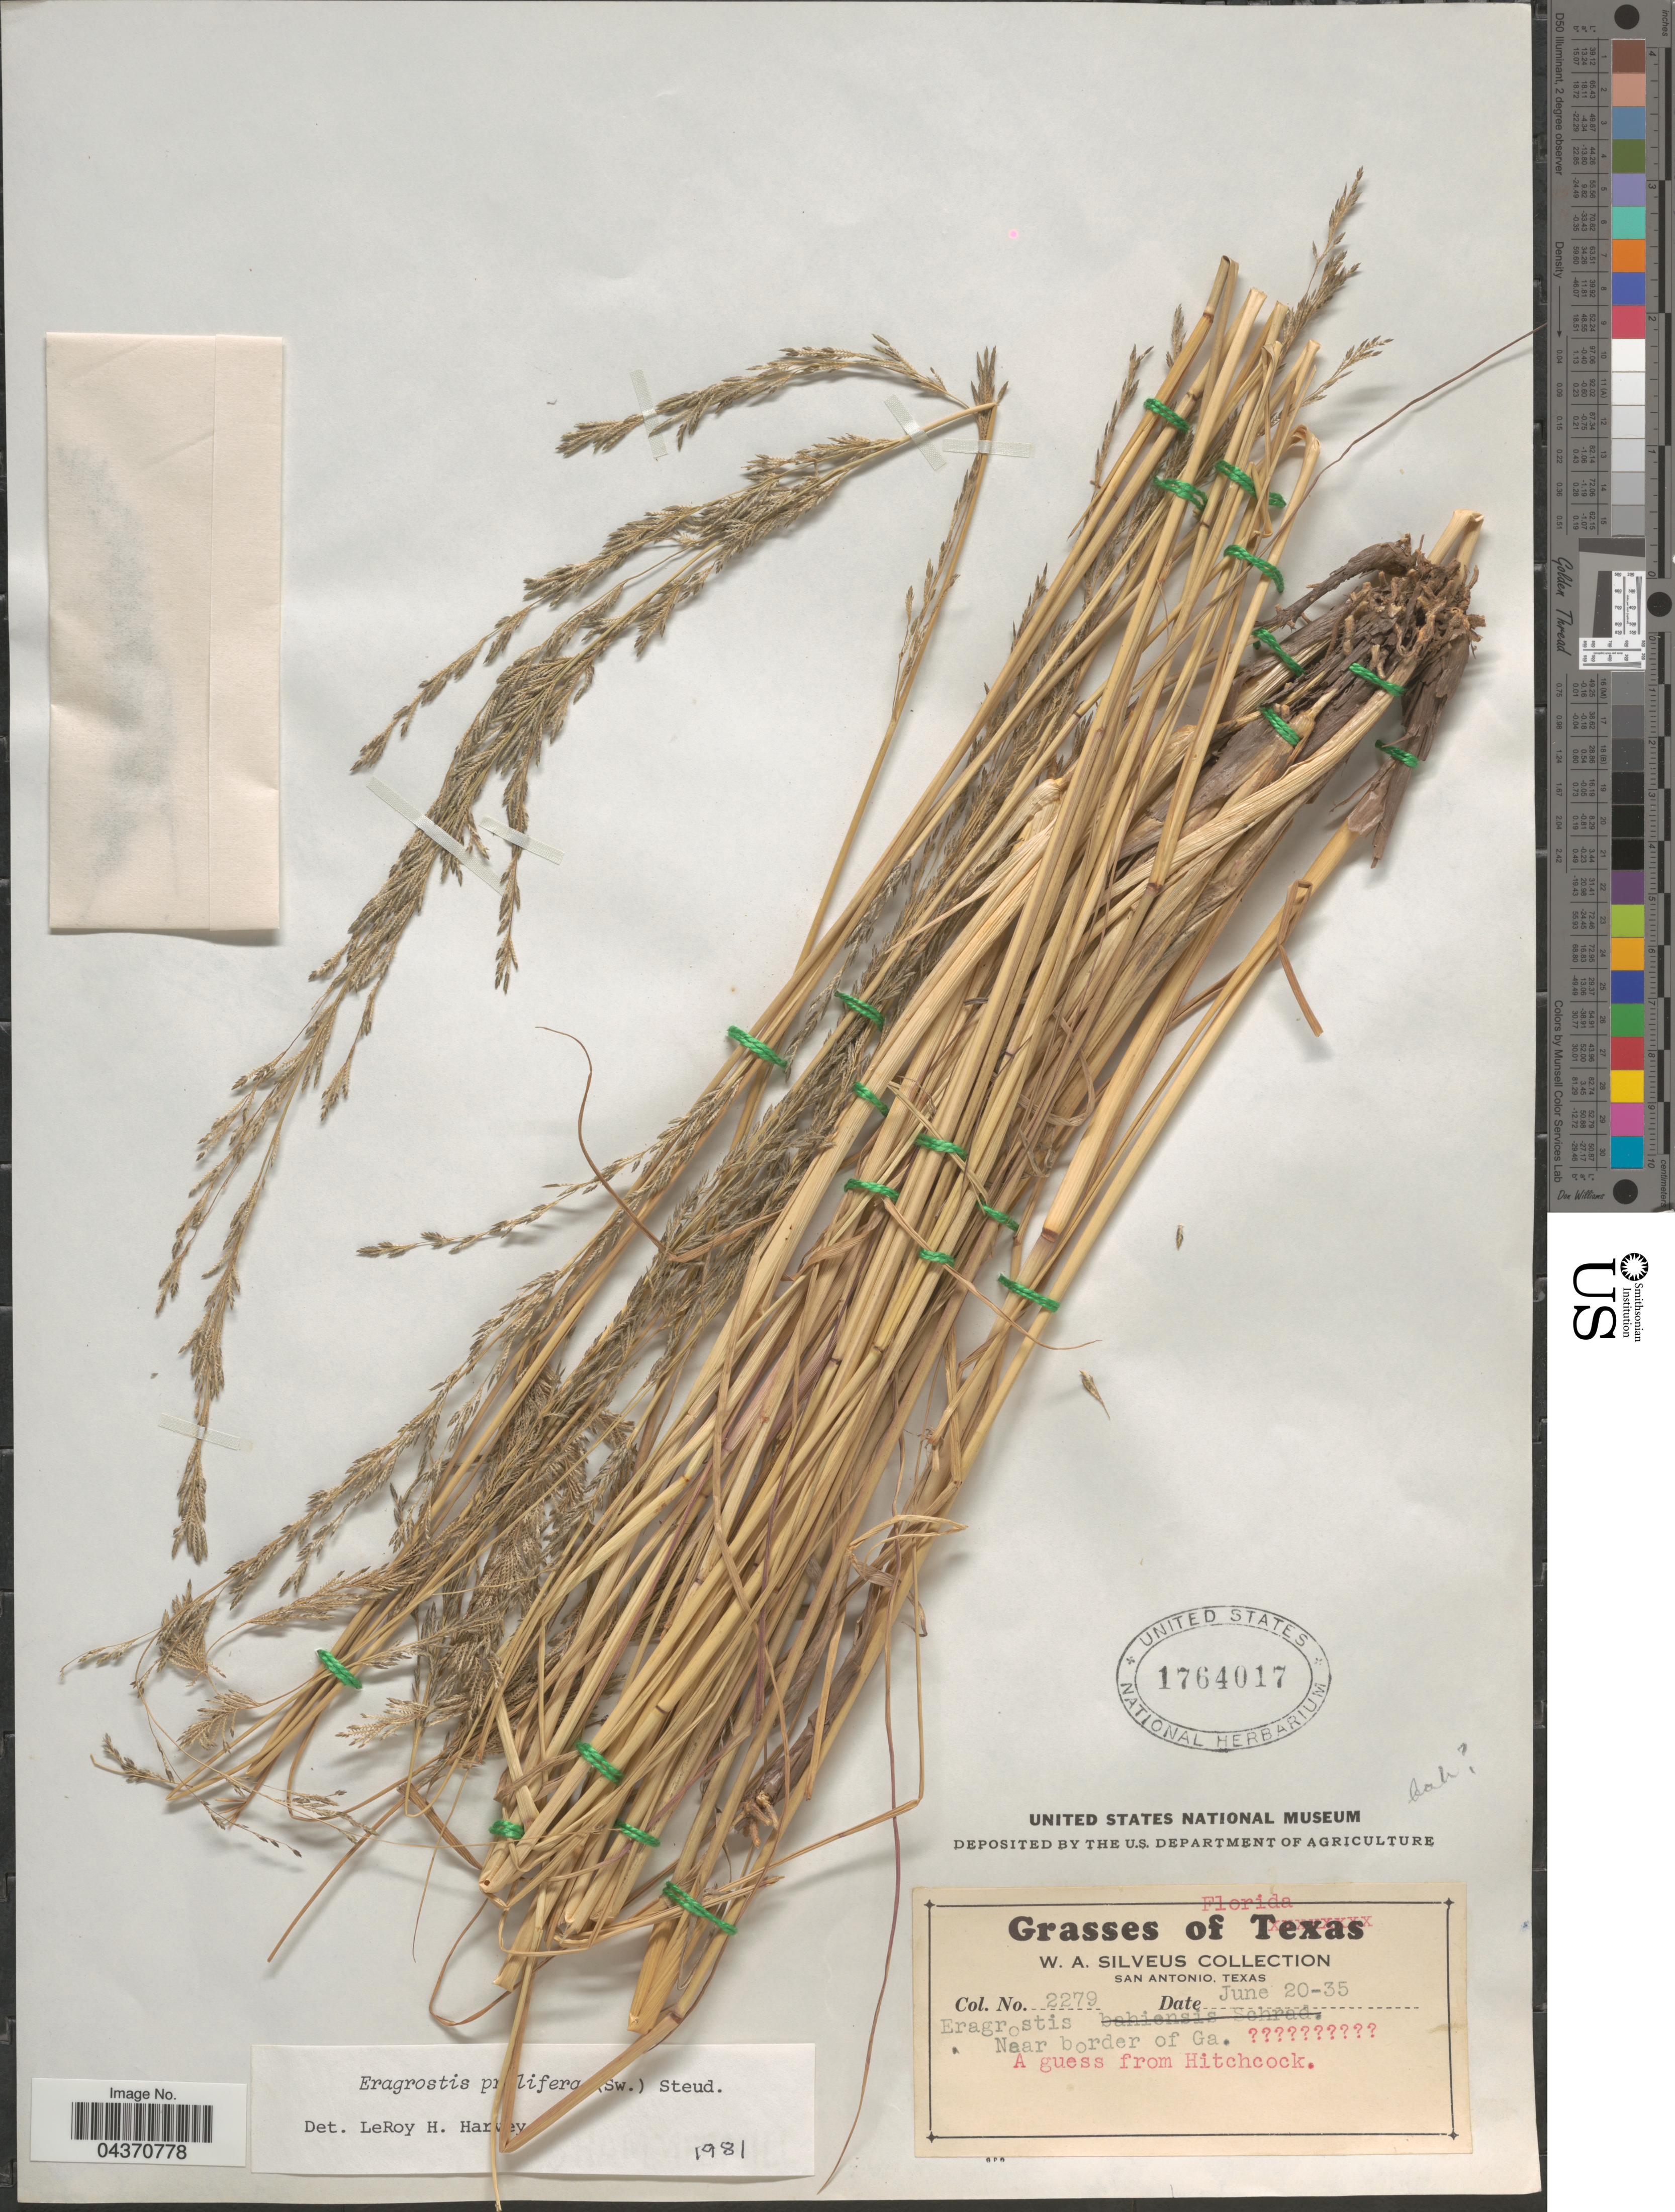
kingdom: Plantae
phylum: Tracheophyta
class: Liliopsida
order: Poales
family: Poaceae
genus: Eragrostis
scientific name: Eragrostis prolifera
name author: (Sw.) Steud.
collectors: W. Silveus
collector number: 2279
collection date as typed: Transcribed d/m/y: 20/6/35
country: United States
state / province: Florida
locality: Near border of Ga.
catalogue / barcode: US 1764017